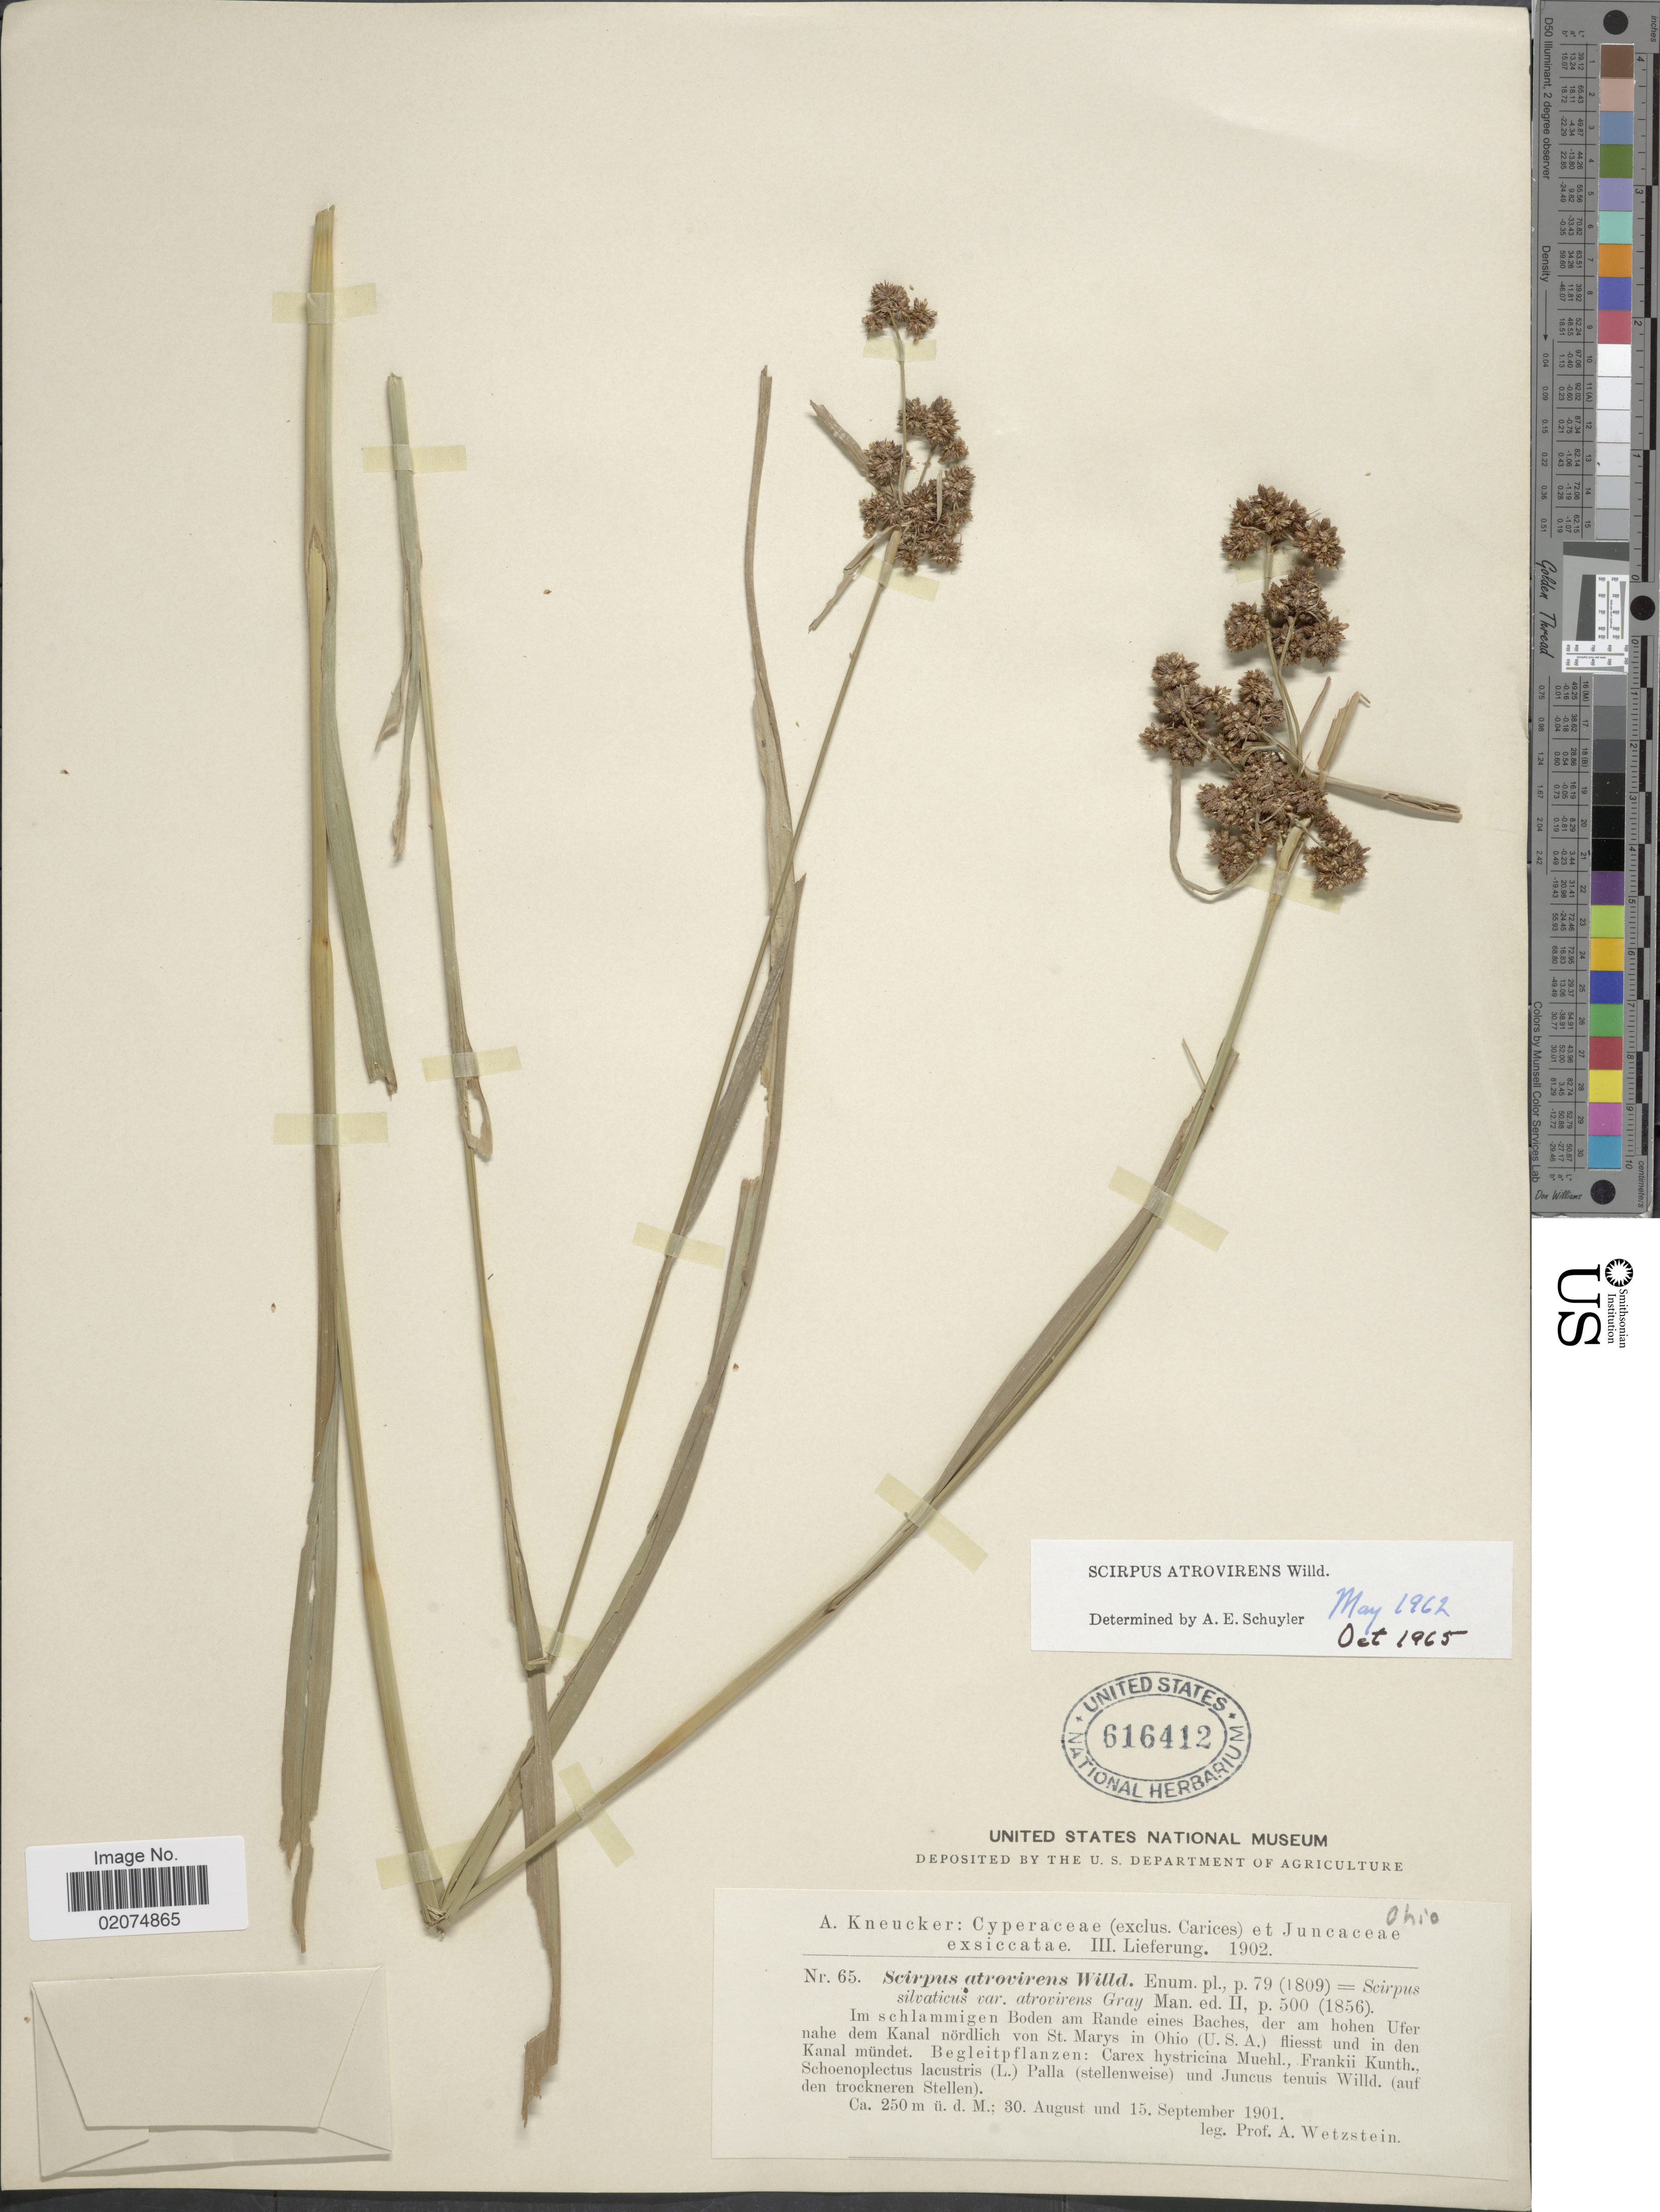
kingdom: Plantae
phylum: Tracheophyta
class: Liliopsida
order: Poales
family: Cyperaceae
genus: Scirpus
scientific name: Scirpus atrovirens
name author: Willd.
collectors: A. Wetzstein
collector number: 65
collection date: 1901-08-30/1901-09-15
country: United States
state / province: Ohio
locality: Der am hohen Ufer Kanal nordlich von St. Marys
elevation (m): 250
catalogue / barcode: US 616412